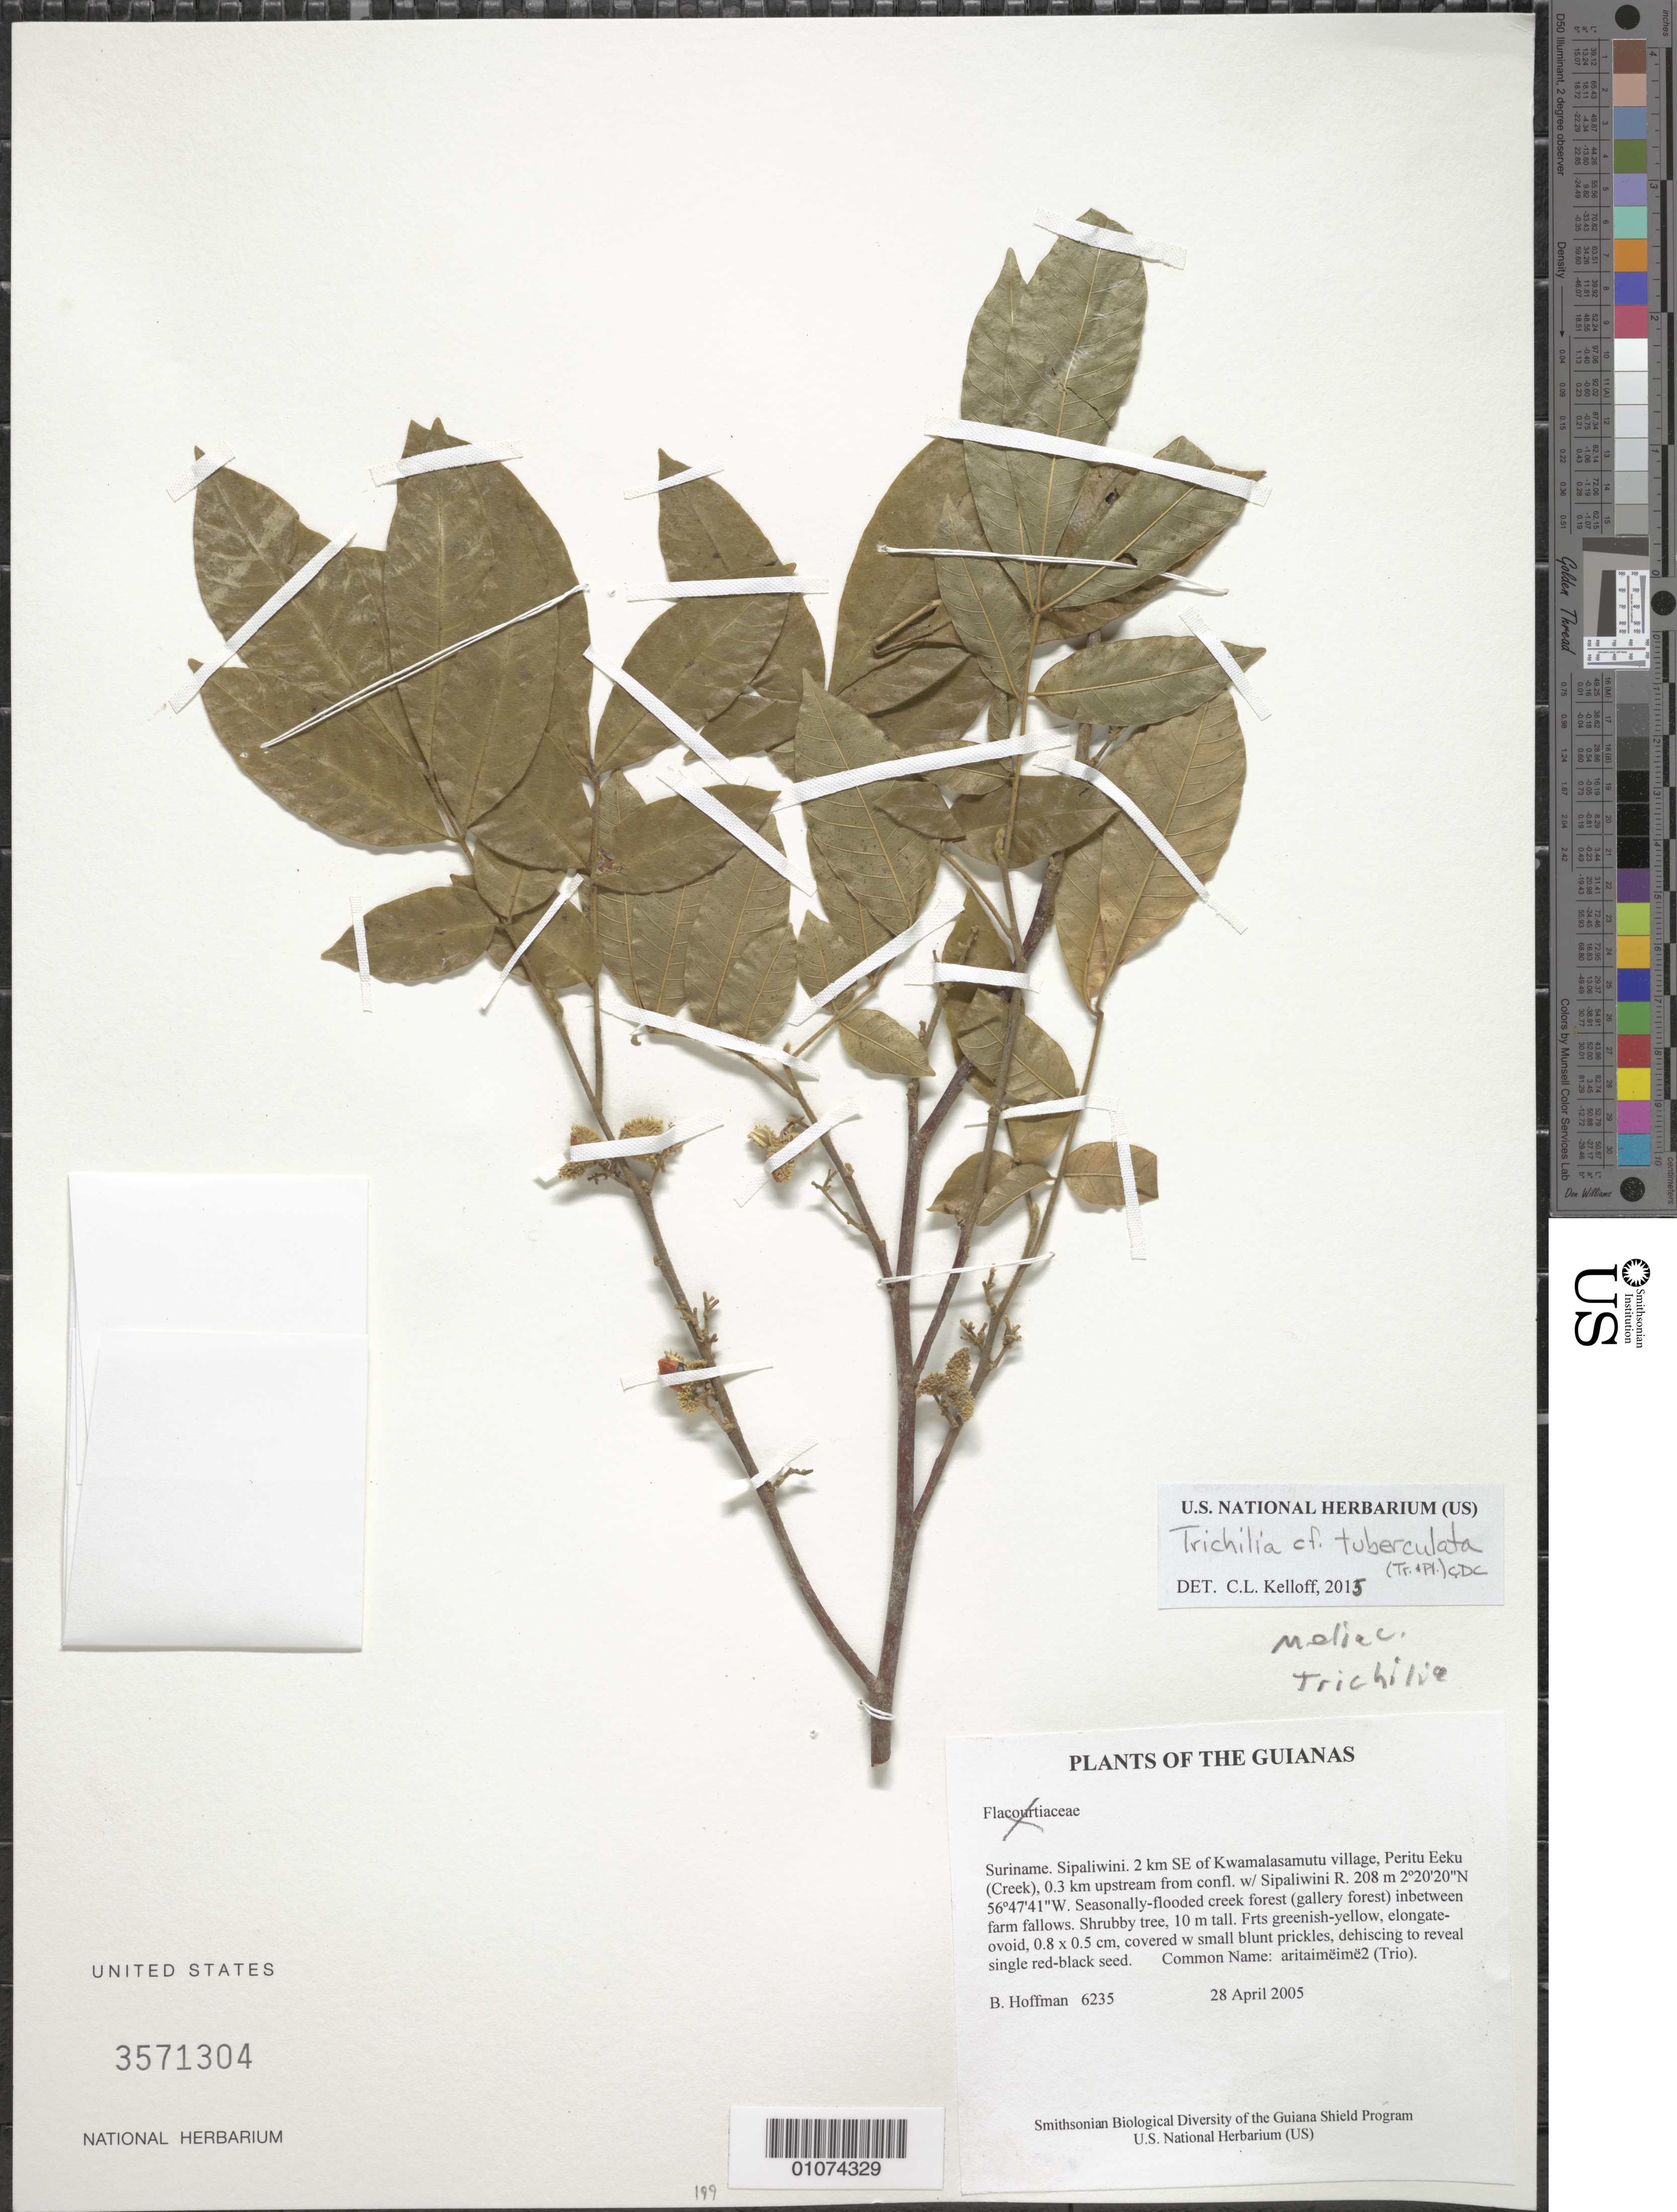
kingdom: Plantae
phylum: Tracheophyta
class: Magnoliopsida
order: Sapindales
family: Meliaceae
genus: Trichilia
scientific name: Trichilia tuberculata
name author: (Triana & Planch.) C. DC.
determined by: Kelloff, Carol L., (US), Smithsonian Institution - National Museum of Natural History (UNITED STATES)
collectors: B. Hoffman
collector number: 6235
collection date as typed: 28 April 2005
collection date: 2005-04-28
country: Suriname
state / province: Sipaliwini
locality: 2 km SE of Kwamalasamutu village, Peritu Eeku (Creek), 0.3 km upstream from confl. w/ Sipaliwini R.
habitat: Seasonally-flooded creek forest (gallery forest) inbetween farm fallows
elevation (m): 208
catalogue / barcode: US 3571304